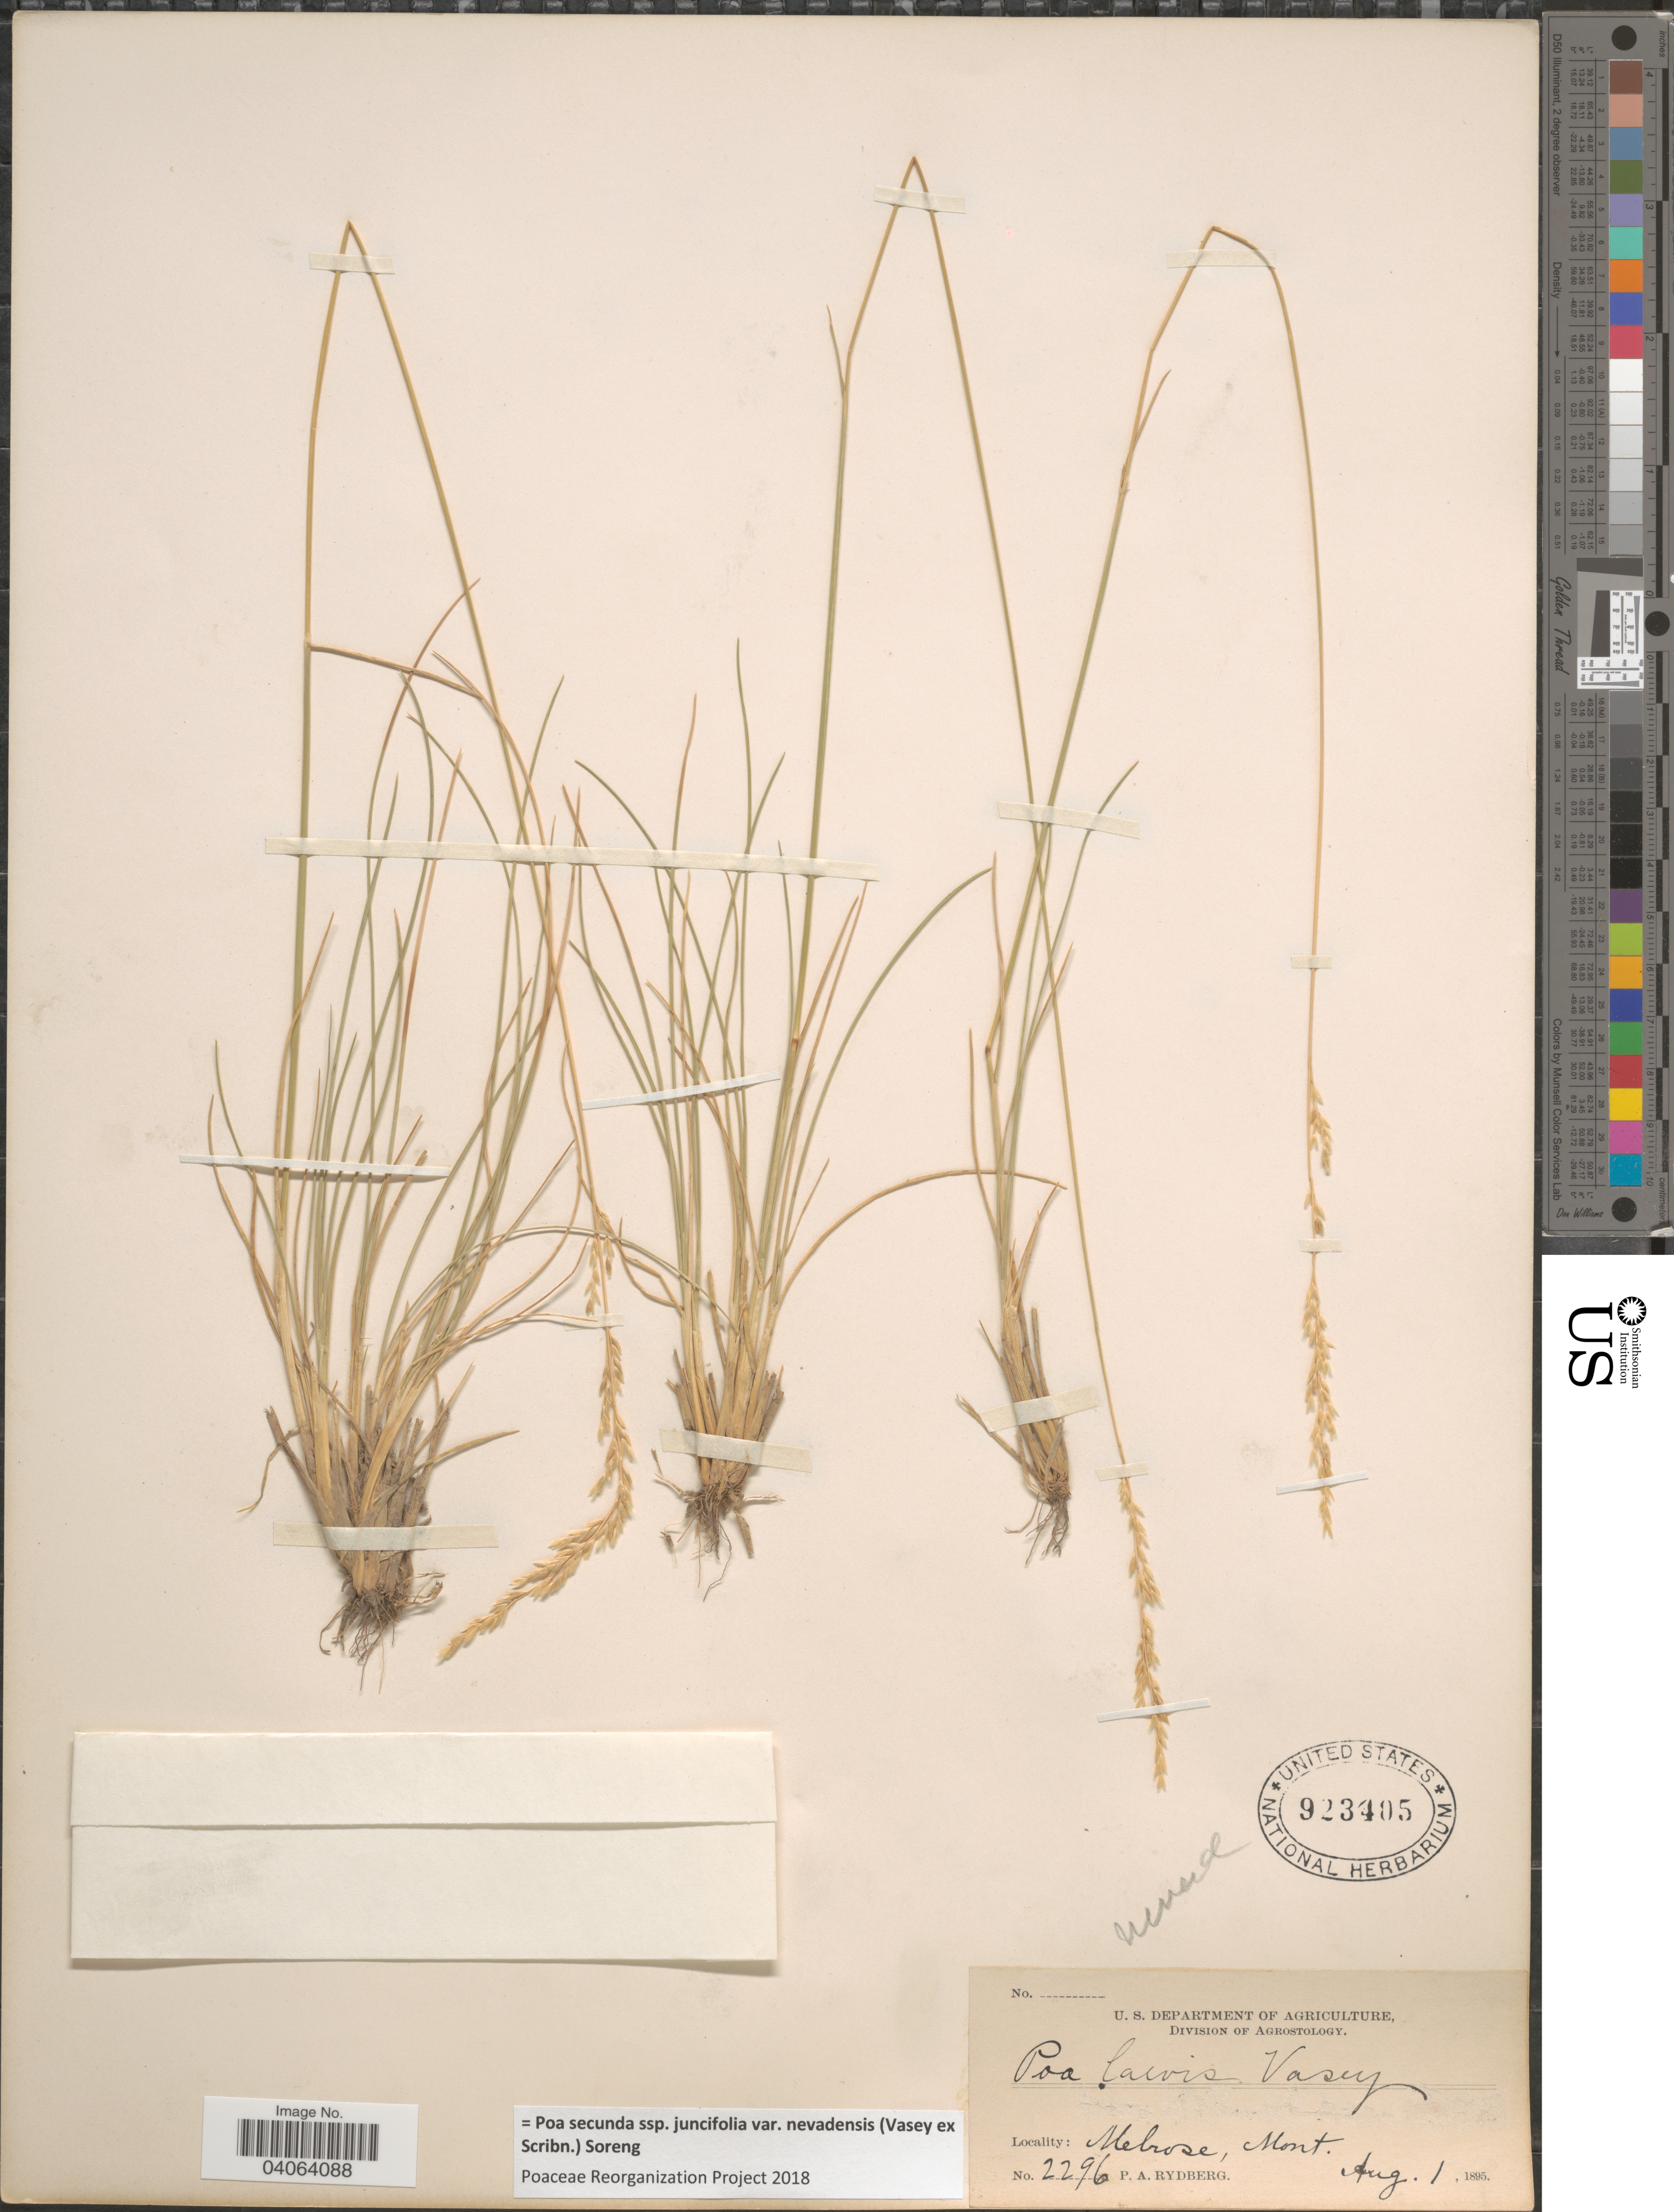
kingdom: Plantae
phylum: Tracheophyta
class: Liliopsida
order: Poales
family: Poaceae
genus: Poa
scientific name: Poa secunda subsp. juncifolia var. nevadensis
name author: (Vasey ex Scribn.) Soreng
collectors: P. A. Rydberg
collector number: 2296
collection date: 1895-08-01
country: United States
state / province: Montana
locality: Melrose.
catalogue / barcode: US 923405